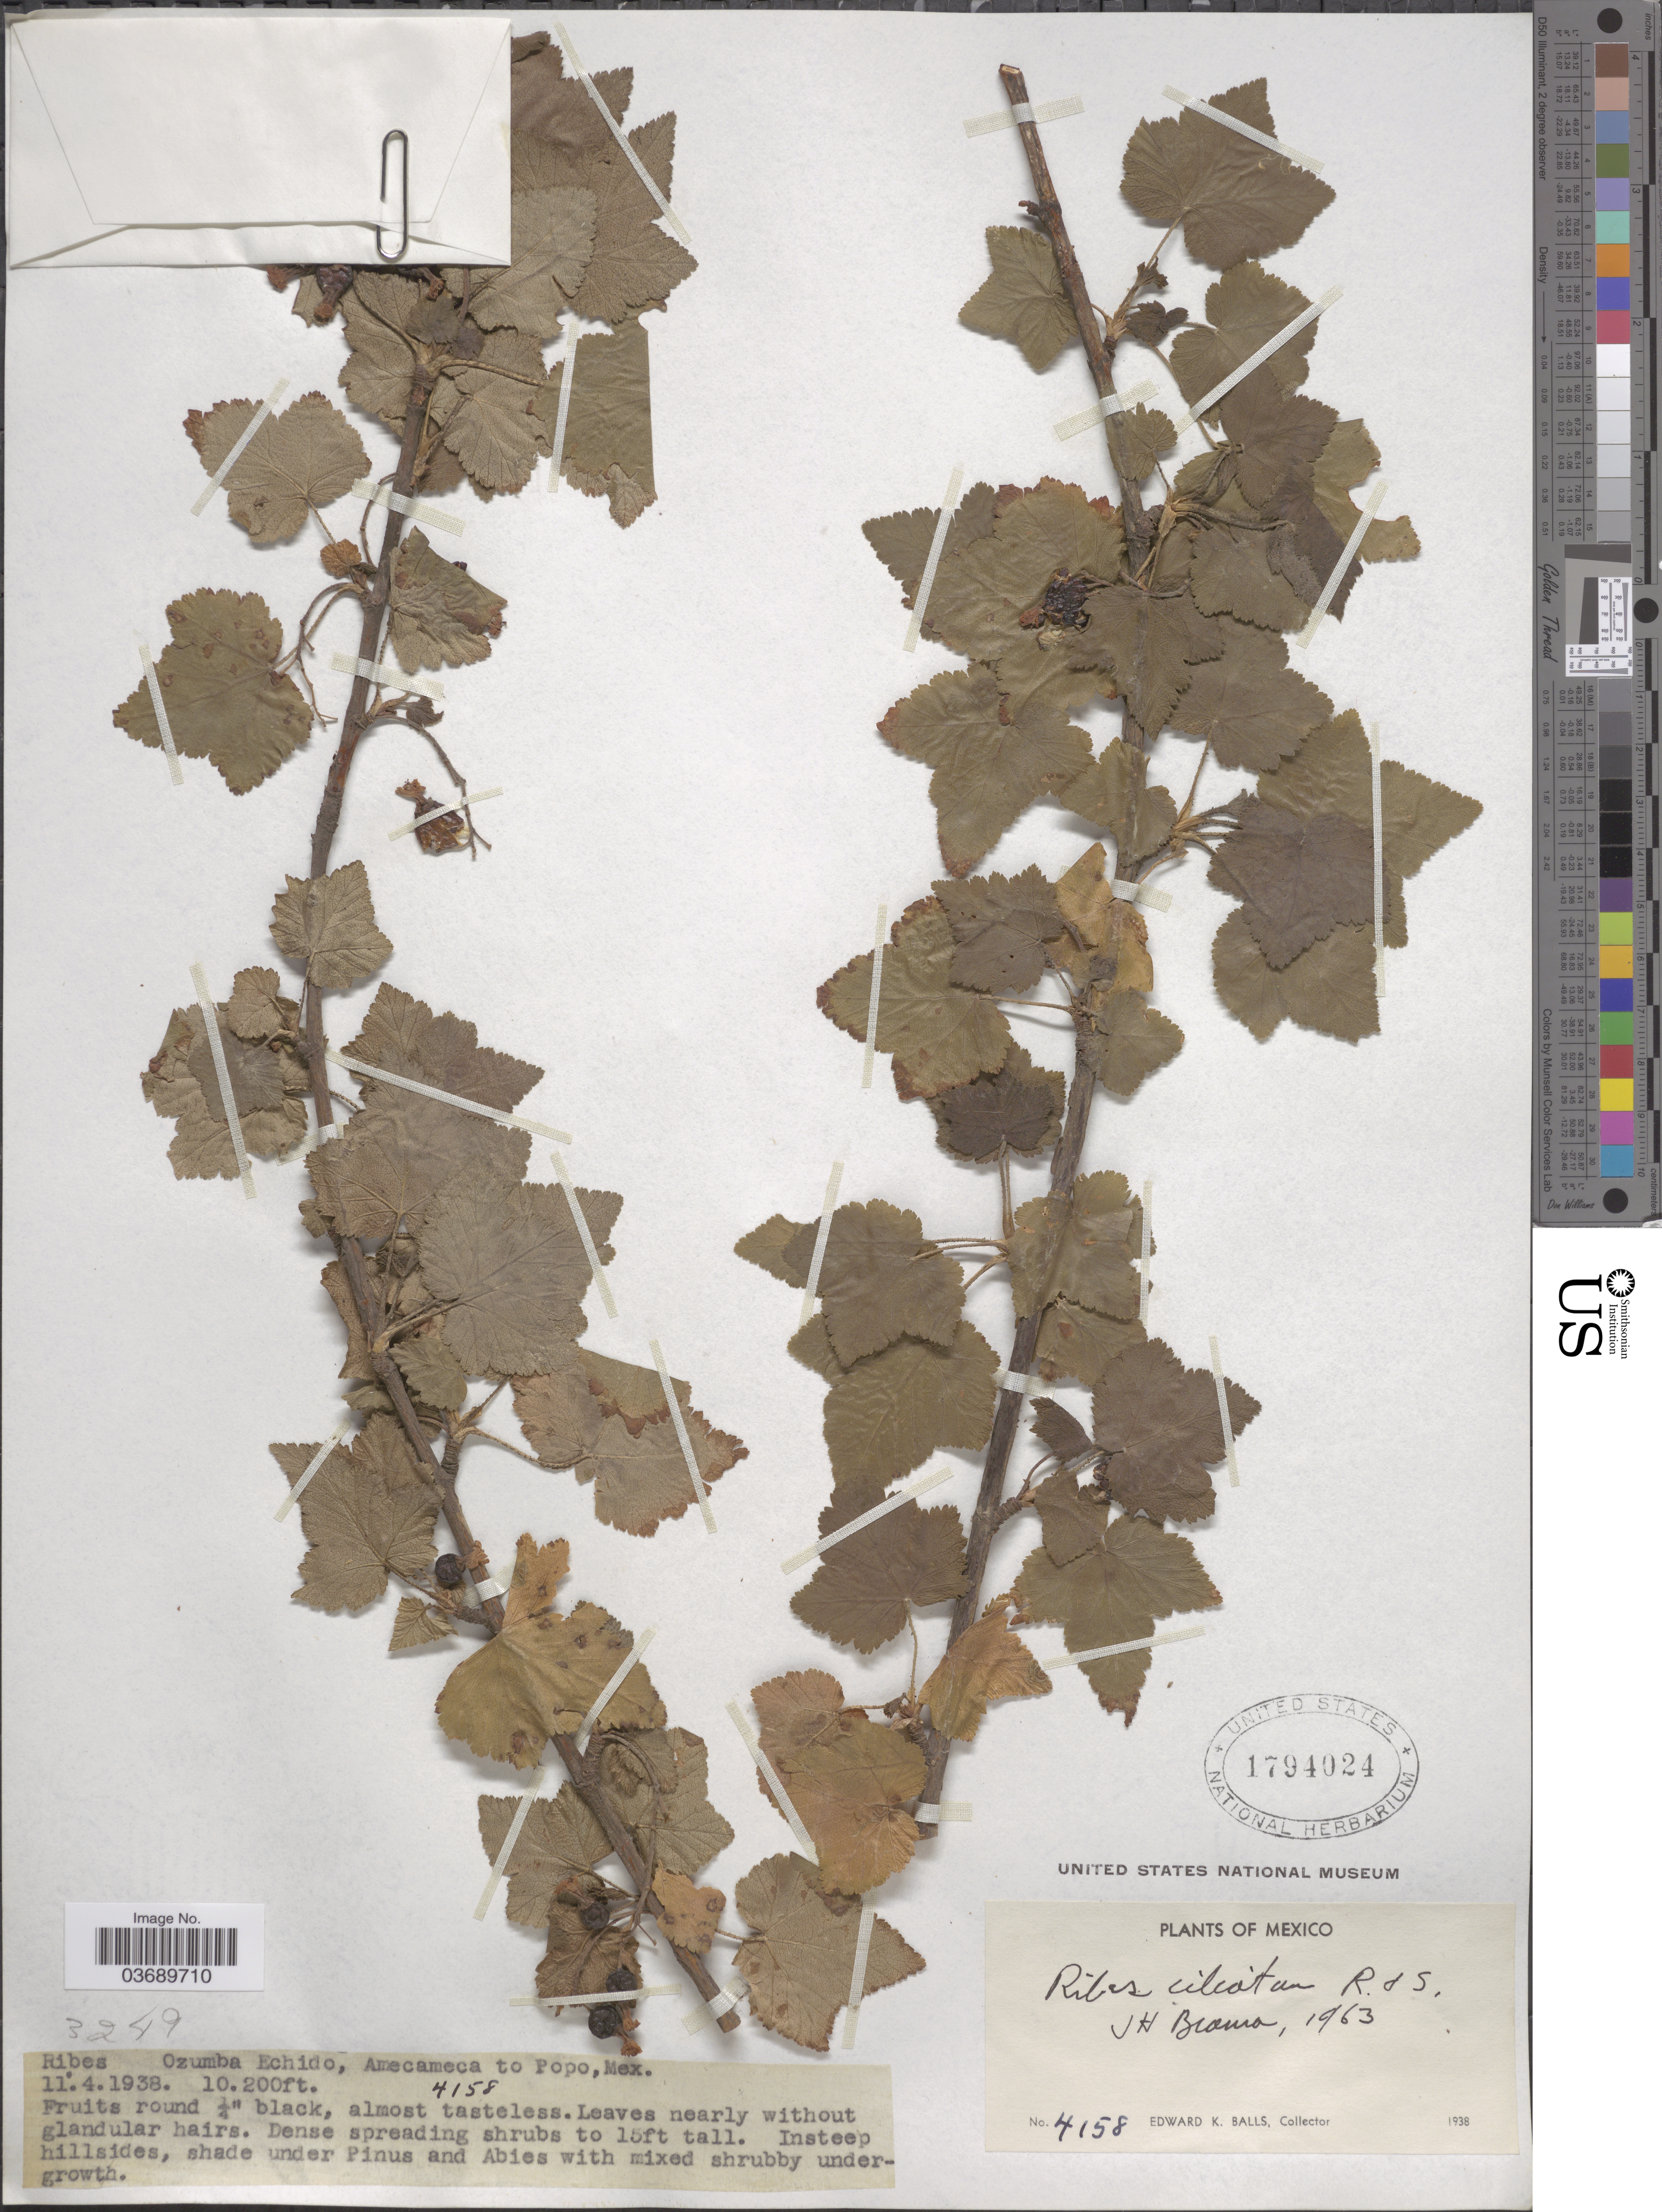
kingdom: Plantae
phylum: Tracheophyta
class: Magnoliopsida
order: Saxifragales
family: Grossulariaceae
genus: Ribes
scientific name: Ribes ciliatum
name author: Humb. & Bonpl. ex Roem. & Schult.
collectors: E. K. Balls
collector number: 4158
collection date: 1938-04-11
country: Mexico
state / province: México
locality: Ozumba Echido, Amecameca to Popo.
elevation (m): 3109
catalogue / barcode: US 1794024